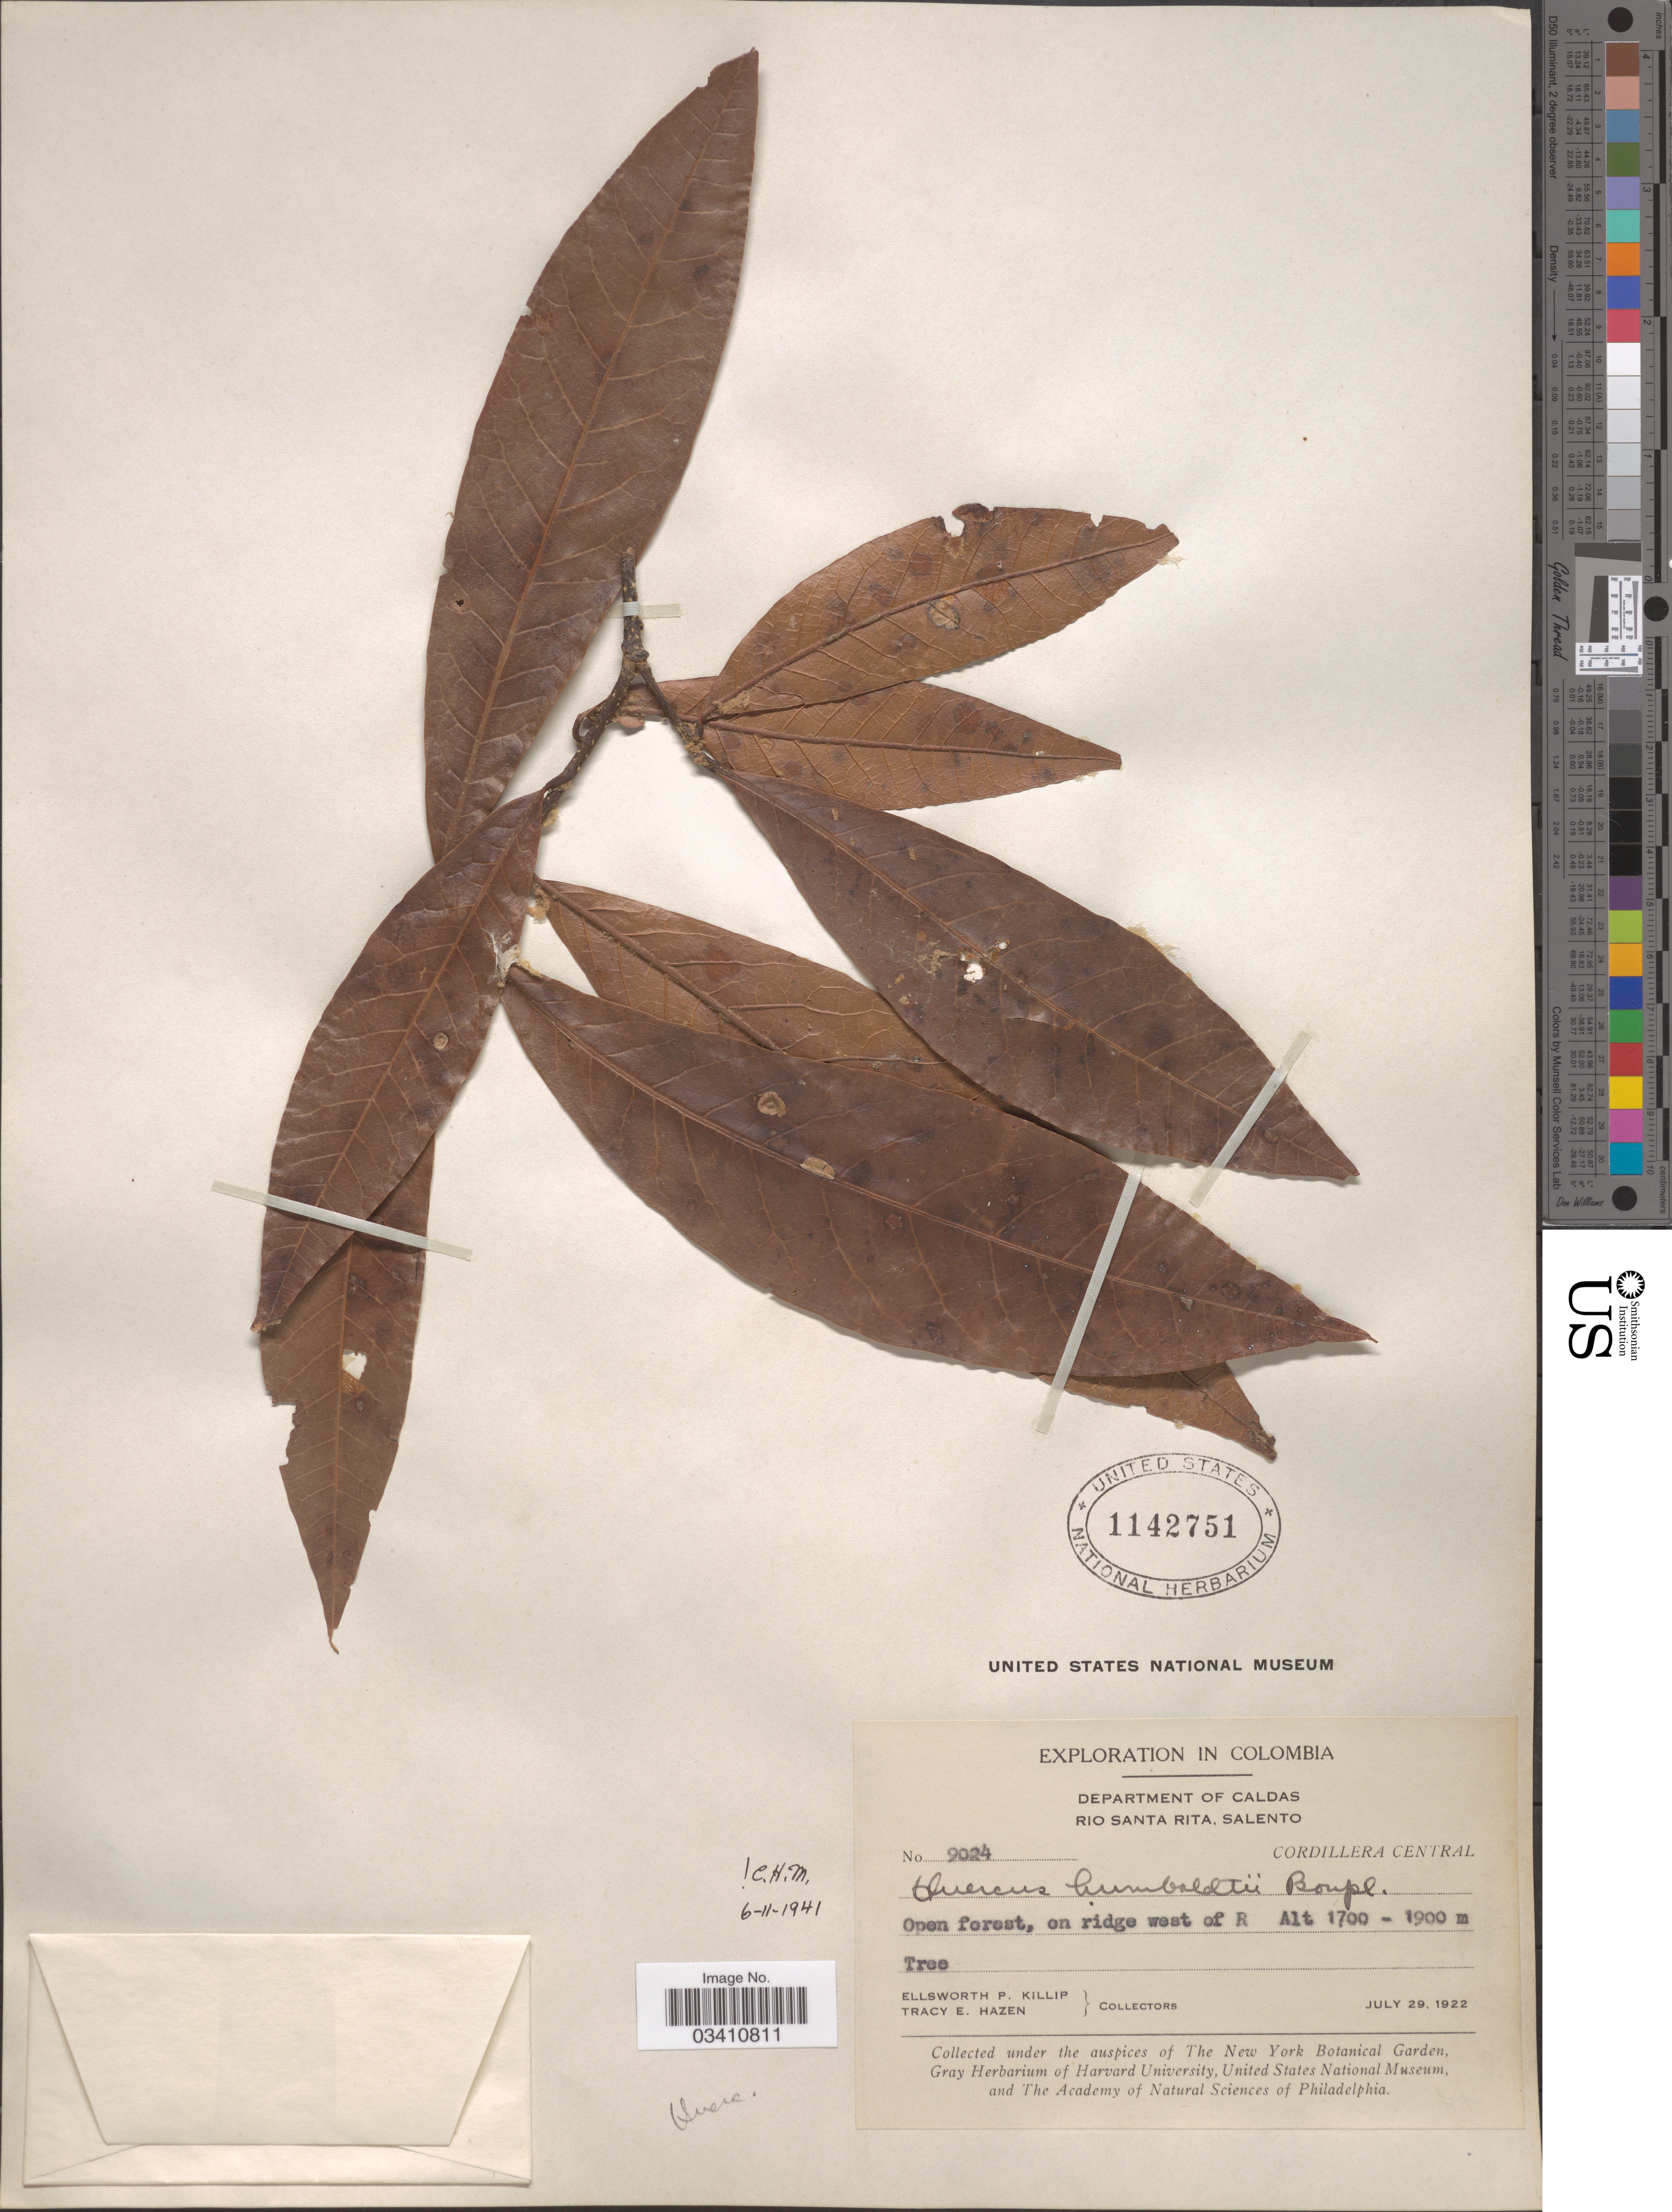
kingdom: Plantae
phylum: Tracheophyta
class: Magnoliopsida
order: Fagales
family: Fagaceae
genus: Quercus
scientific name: Quercus humboldtii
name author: Bonpl.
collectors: E. P. Killip & T. E. Hazen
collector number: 9024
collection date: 1922-07-29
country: Colombia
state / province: Caldas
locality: Department of Caldas. Rio Santa Rita, Salento. Cordillera Central. On ridge west of R.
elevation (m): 1700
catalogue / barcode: US 1142751